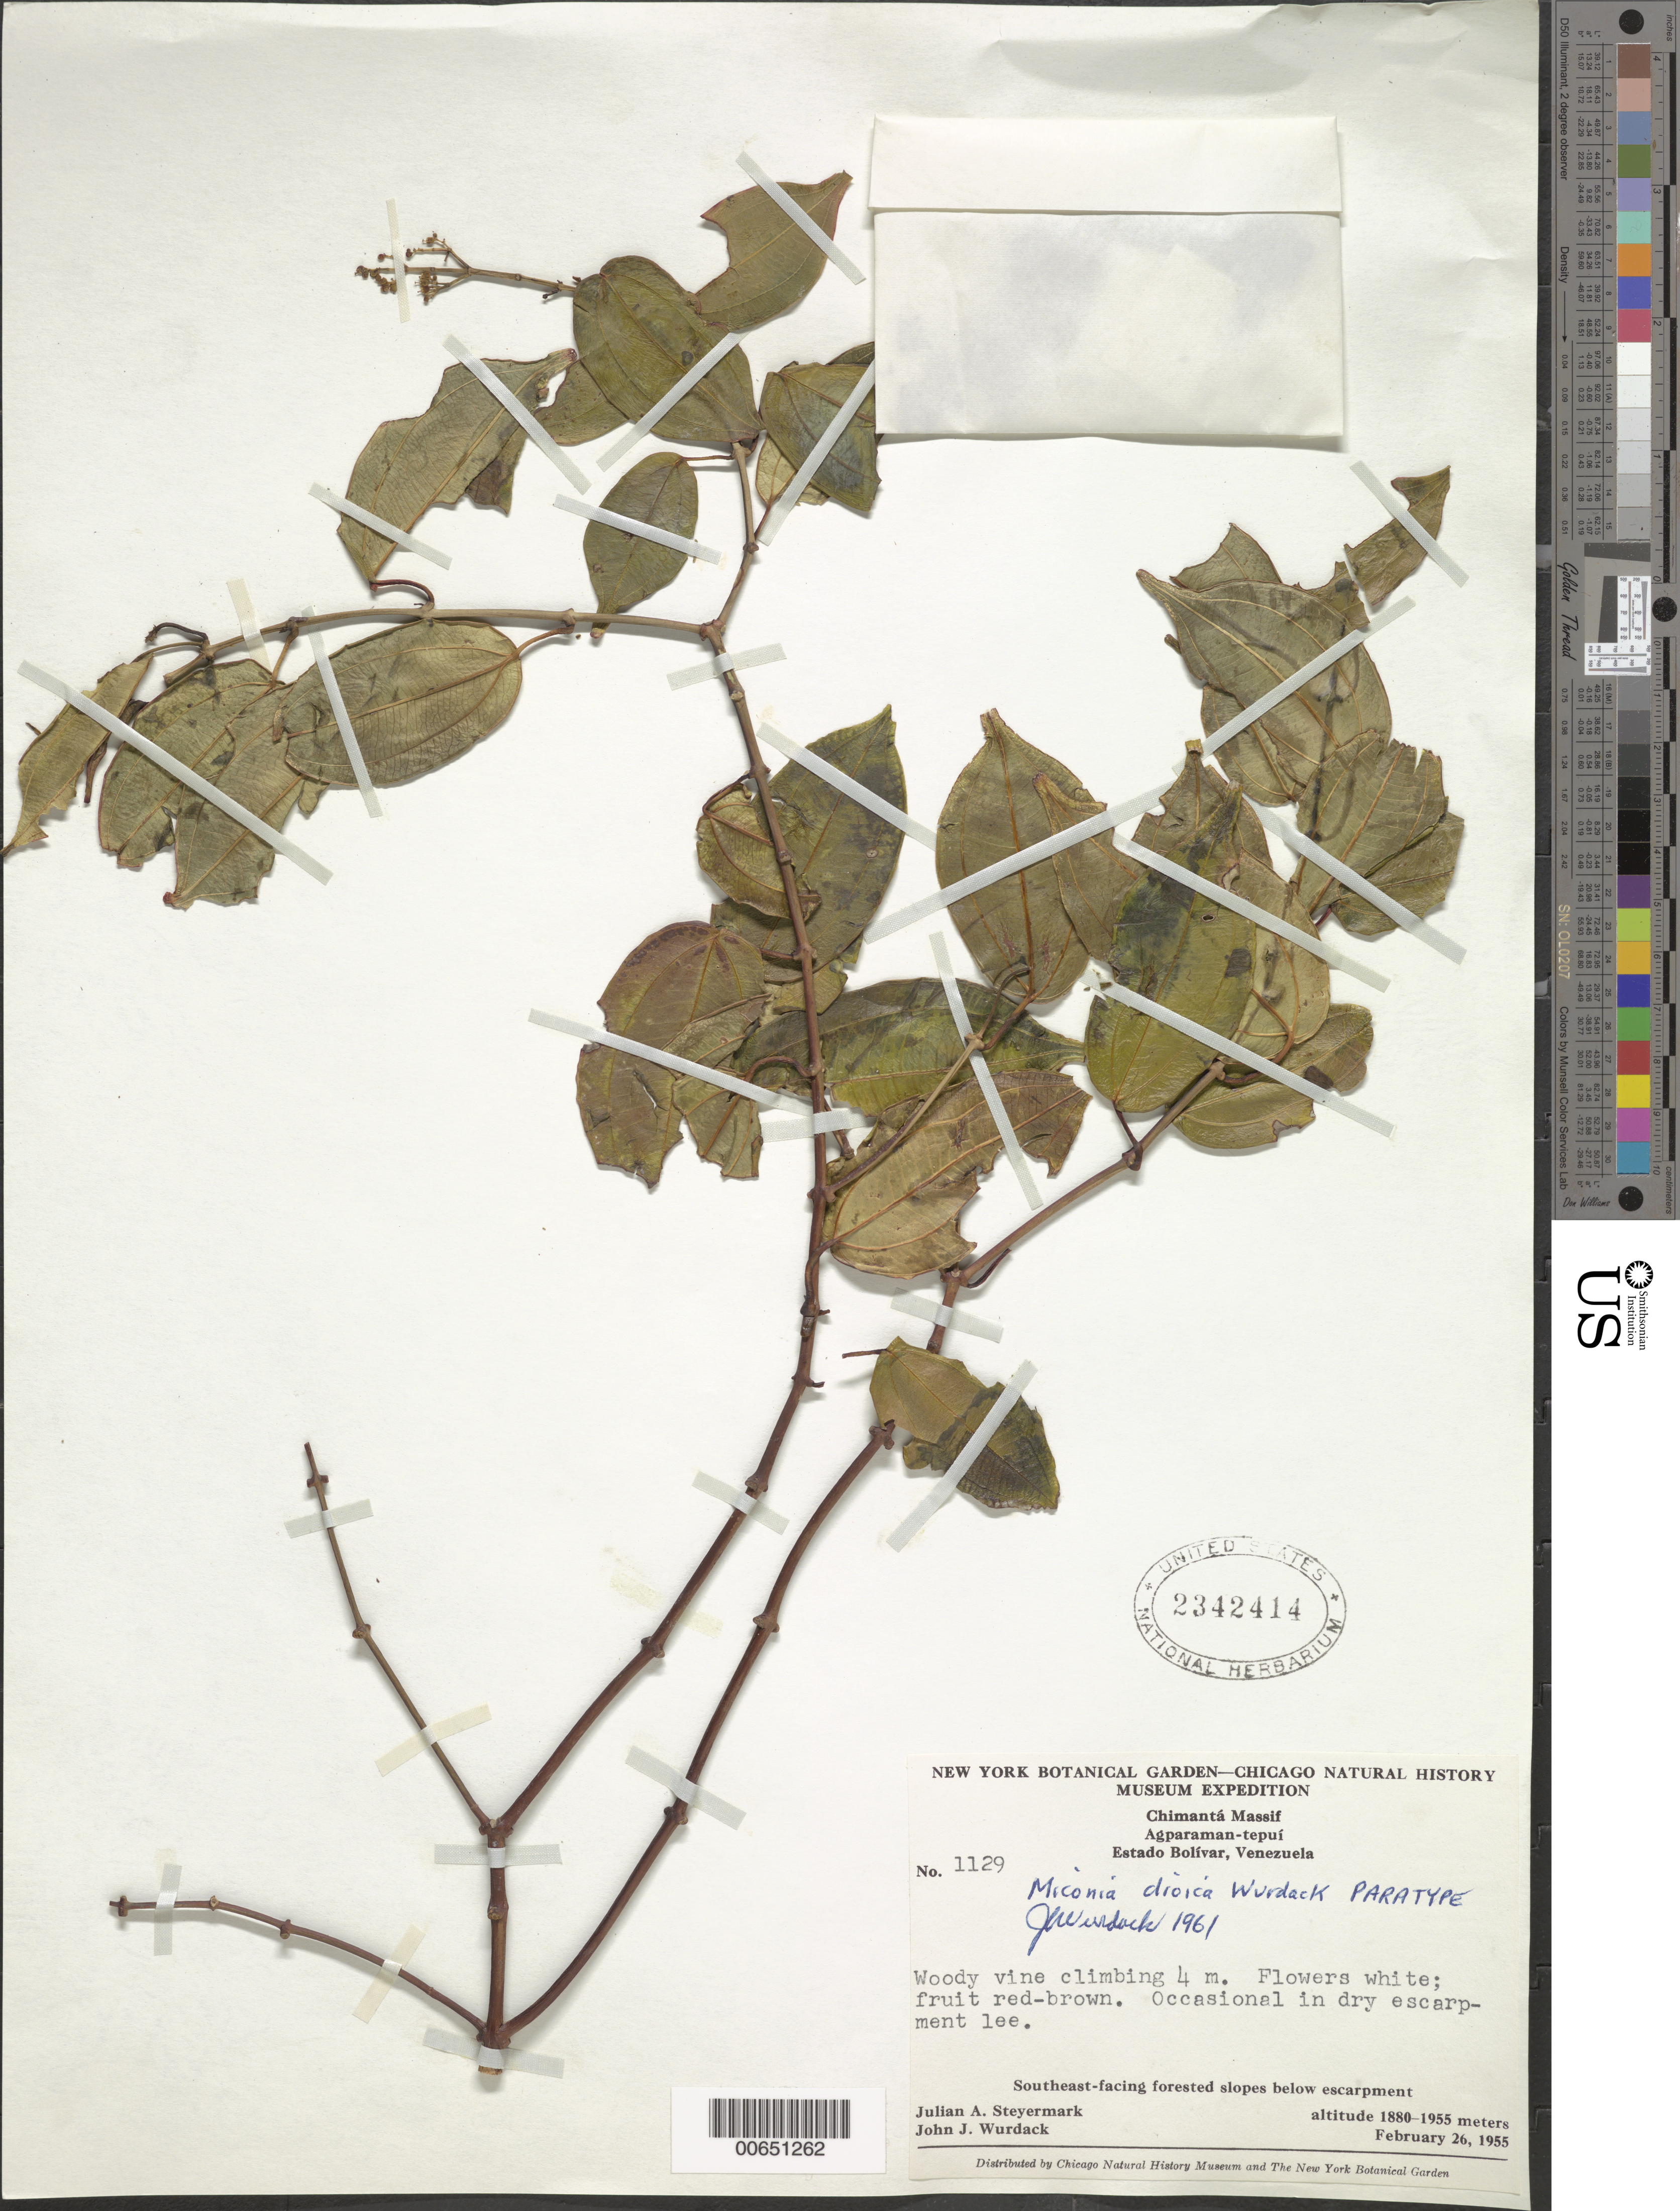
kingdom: Plantae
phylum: Tracheophyta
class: Magnoliopsida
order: Myrtales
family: Melastomataceae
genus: Miconia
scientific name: Miconia dioica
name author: Wurdack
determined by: Wurdack, John J., (US), US (UNITED STATES)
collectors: J. Steyermark & J. J. Wurdack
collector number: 55 1129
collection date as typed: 26-Feb-55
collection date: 1955-02-26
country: Venezuela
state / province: Bolívar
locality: Chimantá Massif, Agparaman-tepuí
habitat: SE-facing forested slopes below escarpment; dry escarpment lee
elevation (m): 1880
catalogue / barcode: US 2342414